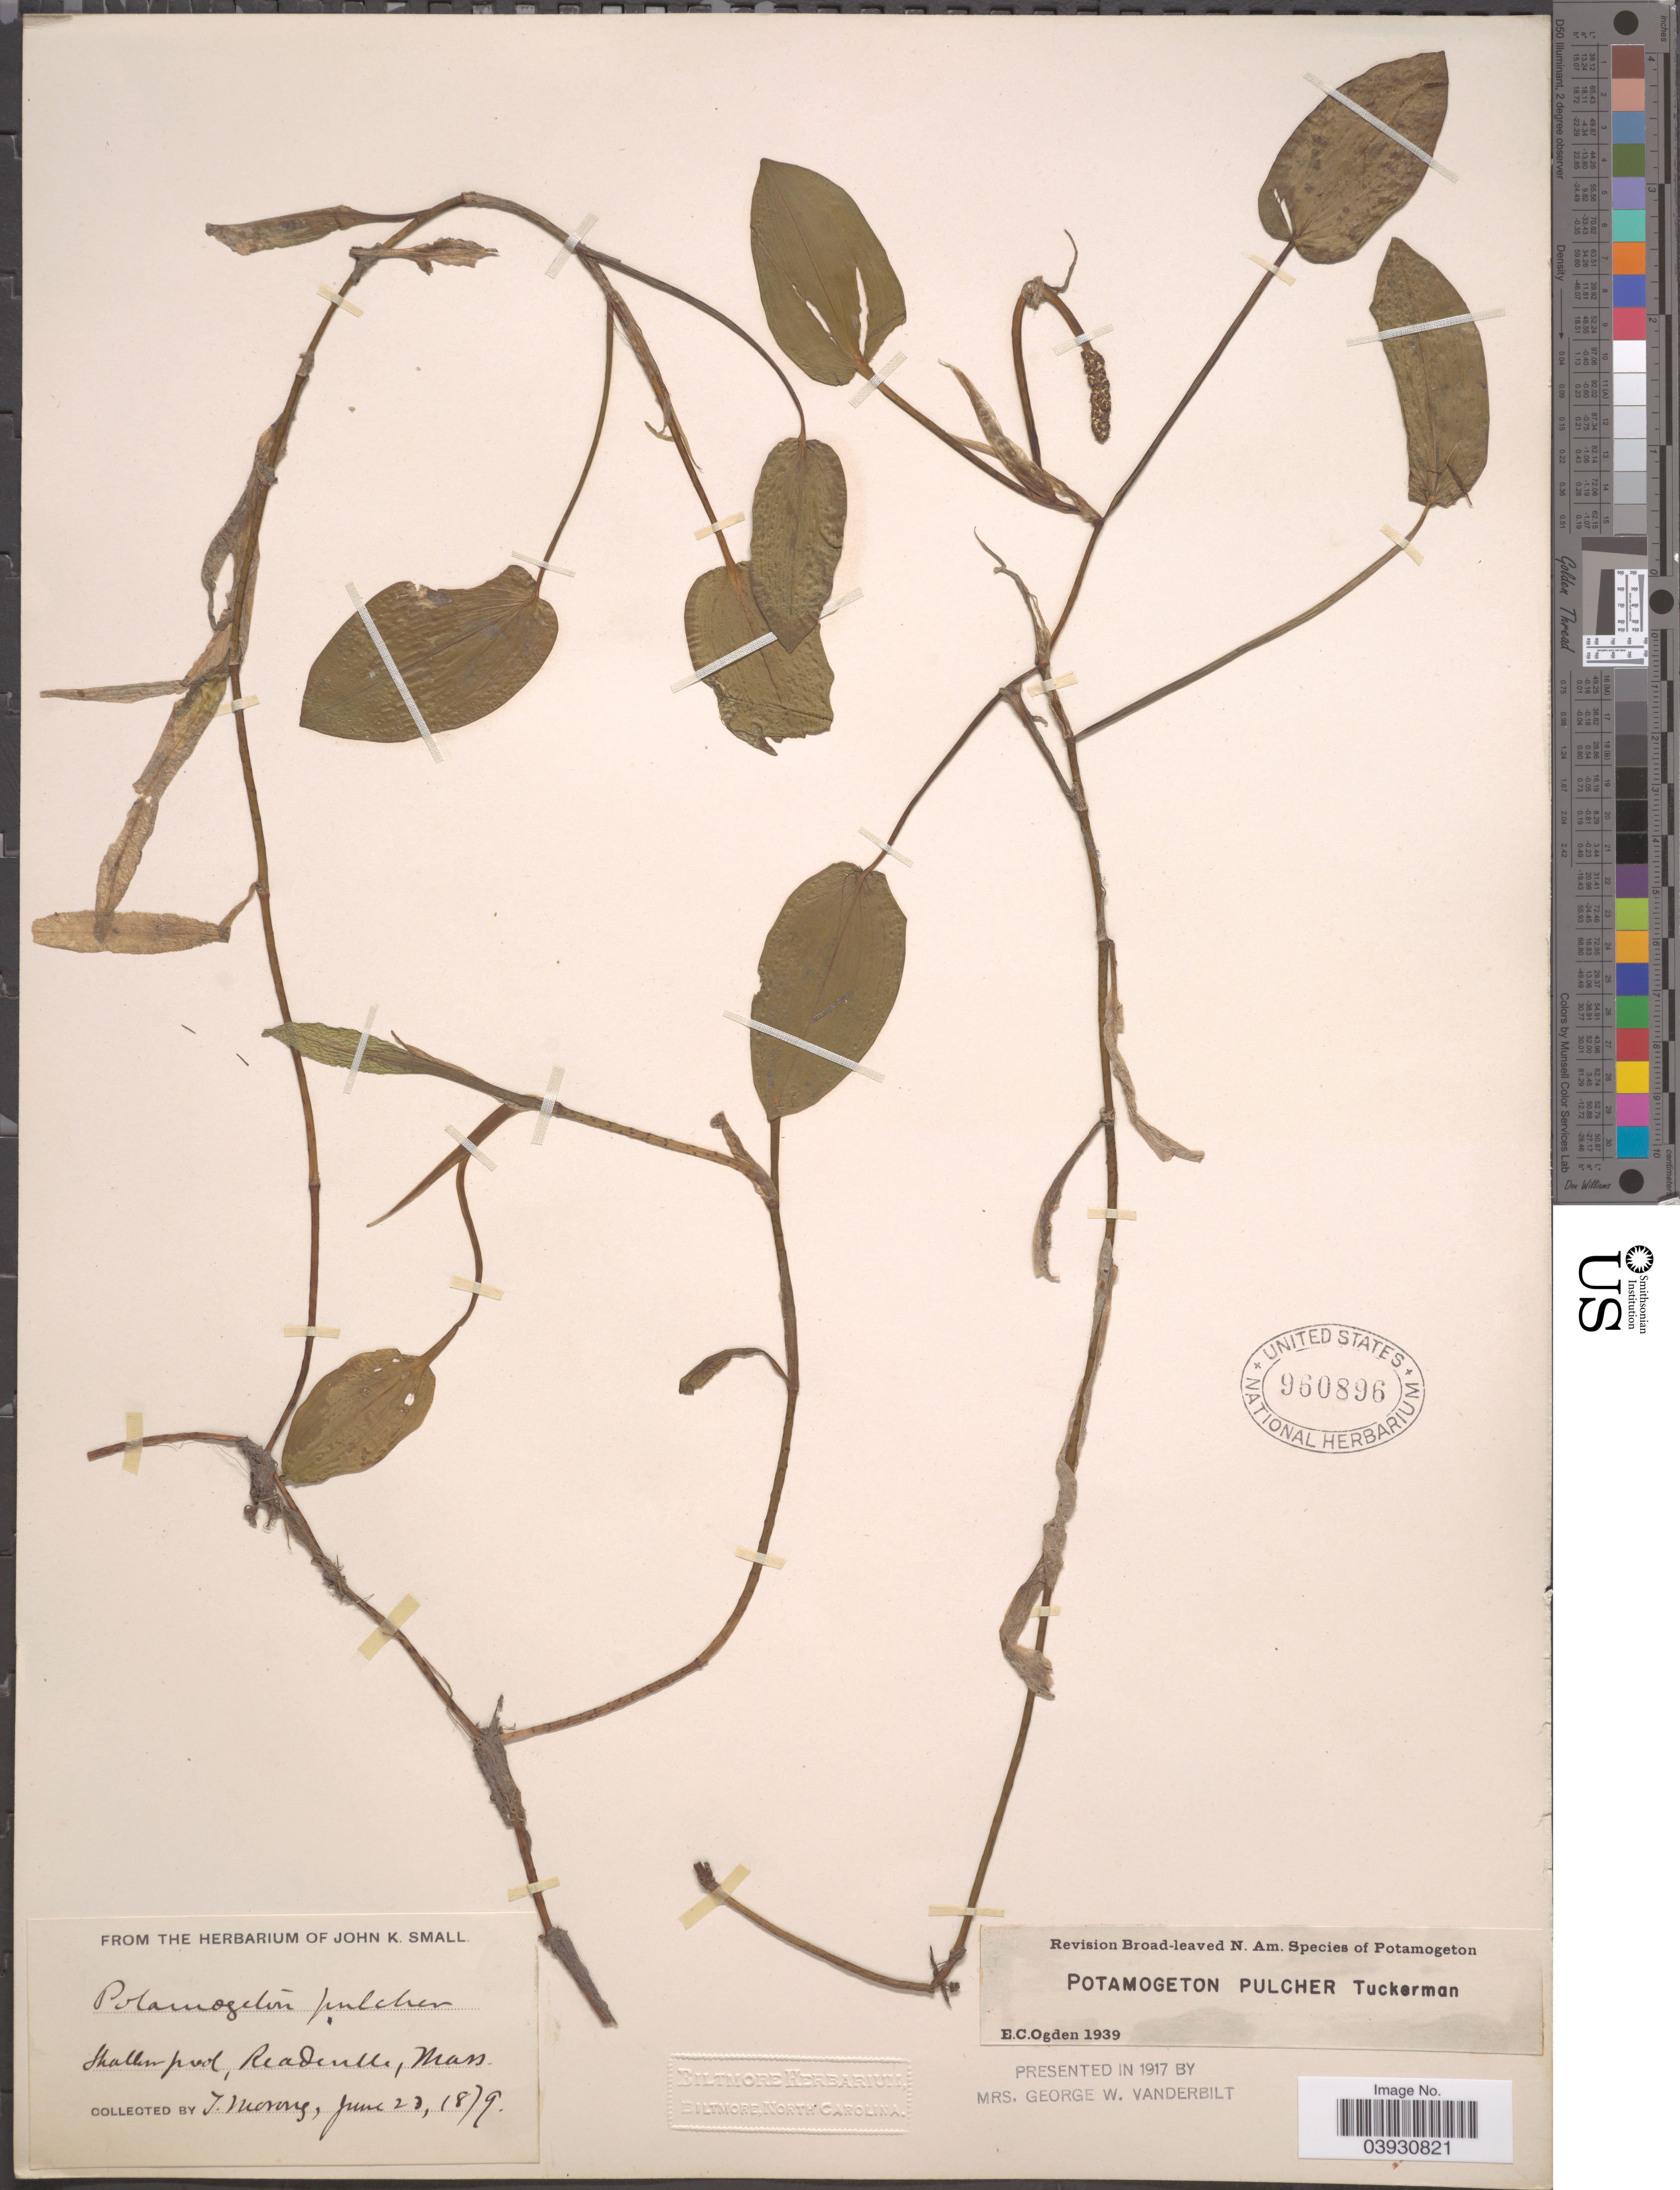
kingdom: Plantae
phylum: Tracheophyta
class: Liliopsida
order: Alismatales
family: Potamogetonaceae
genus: Potamogeton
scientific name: Potamogeton pulcher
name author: Tuck.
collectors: T. Morong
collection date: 1879-06-23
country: United States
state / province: Massachusetts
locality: Shallow pool, Readville.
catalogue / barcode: US 960896